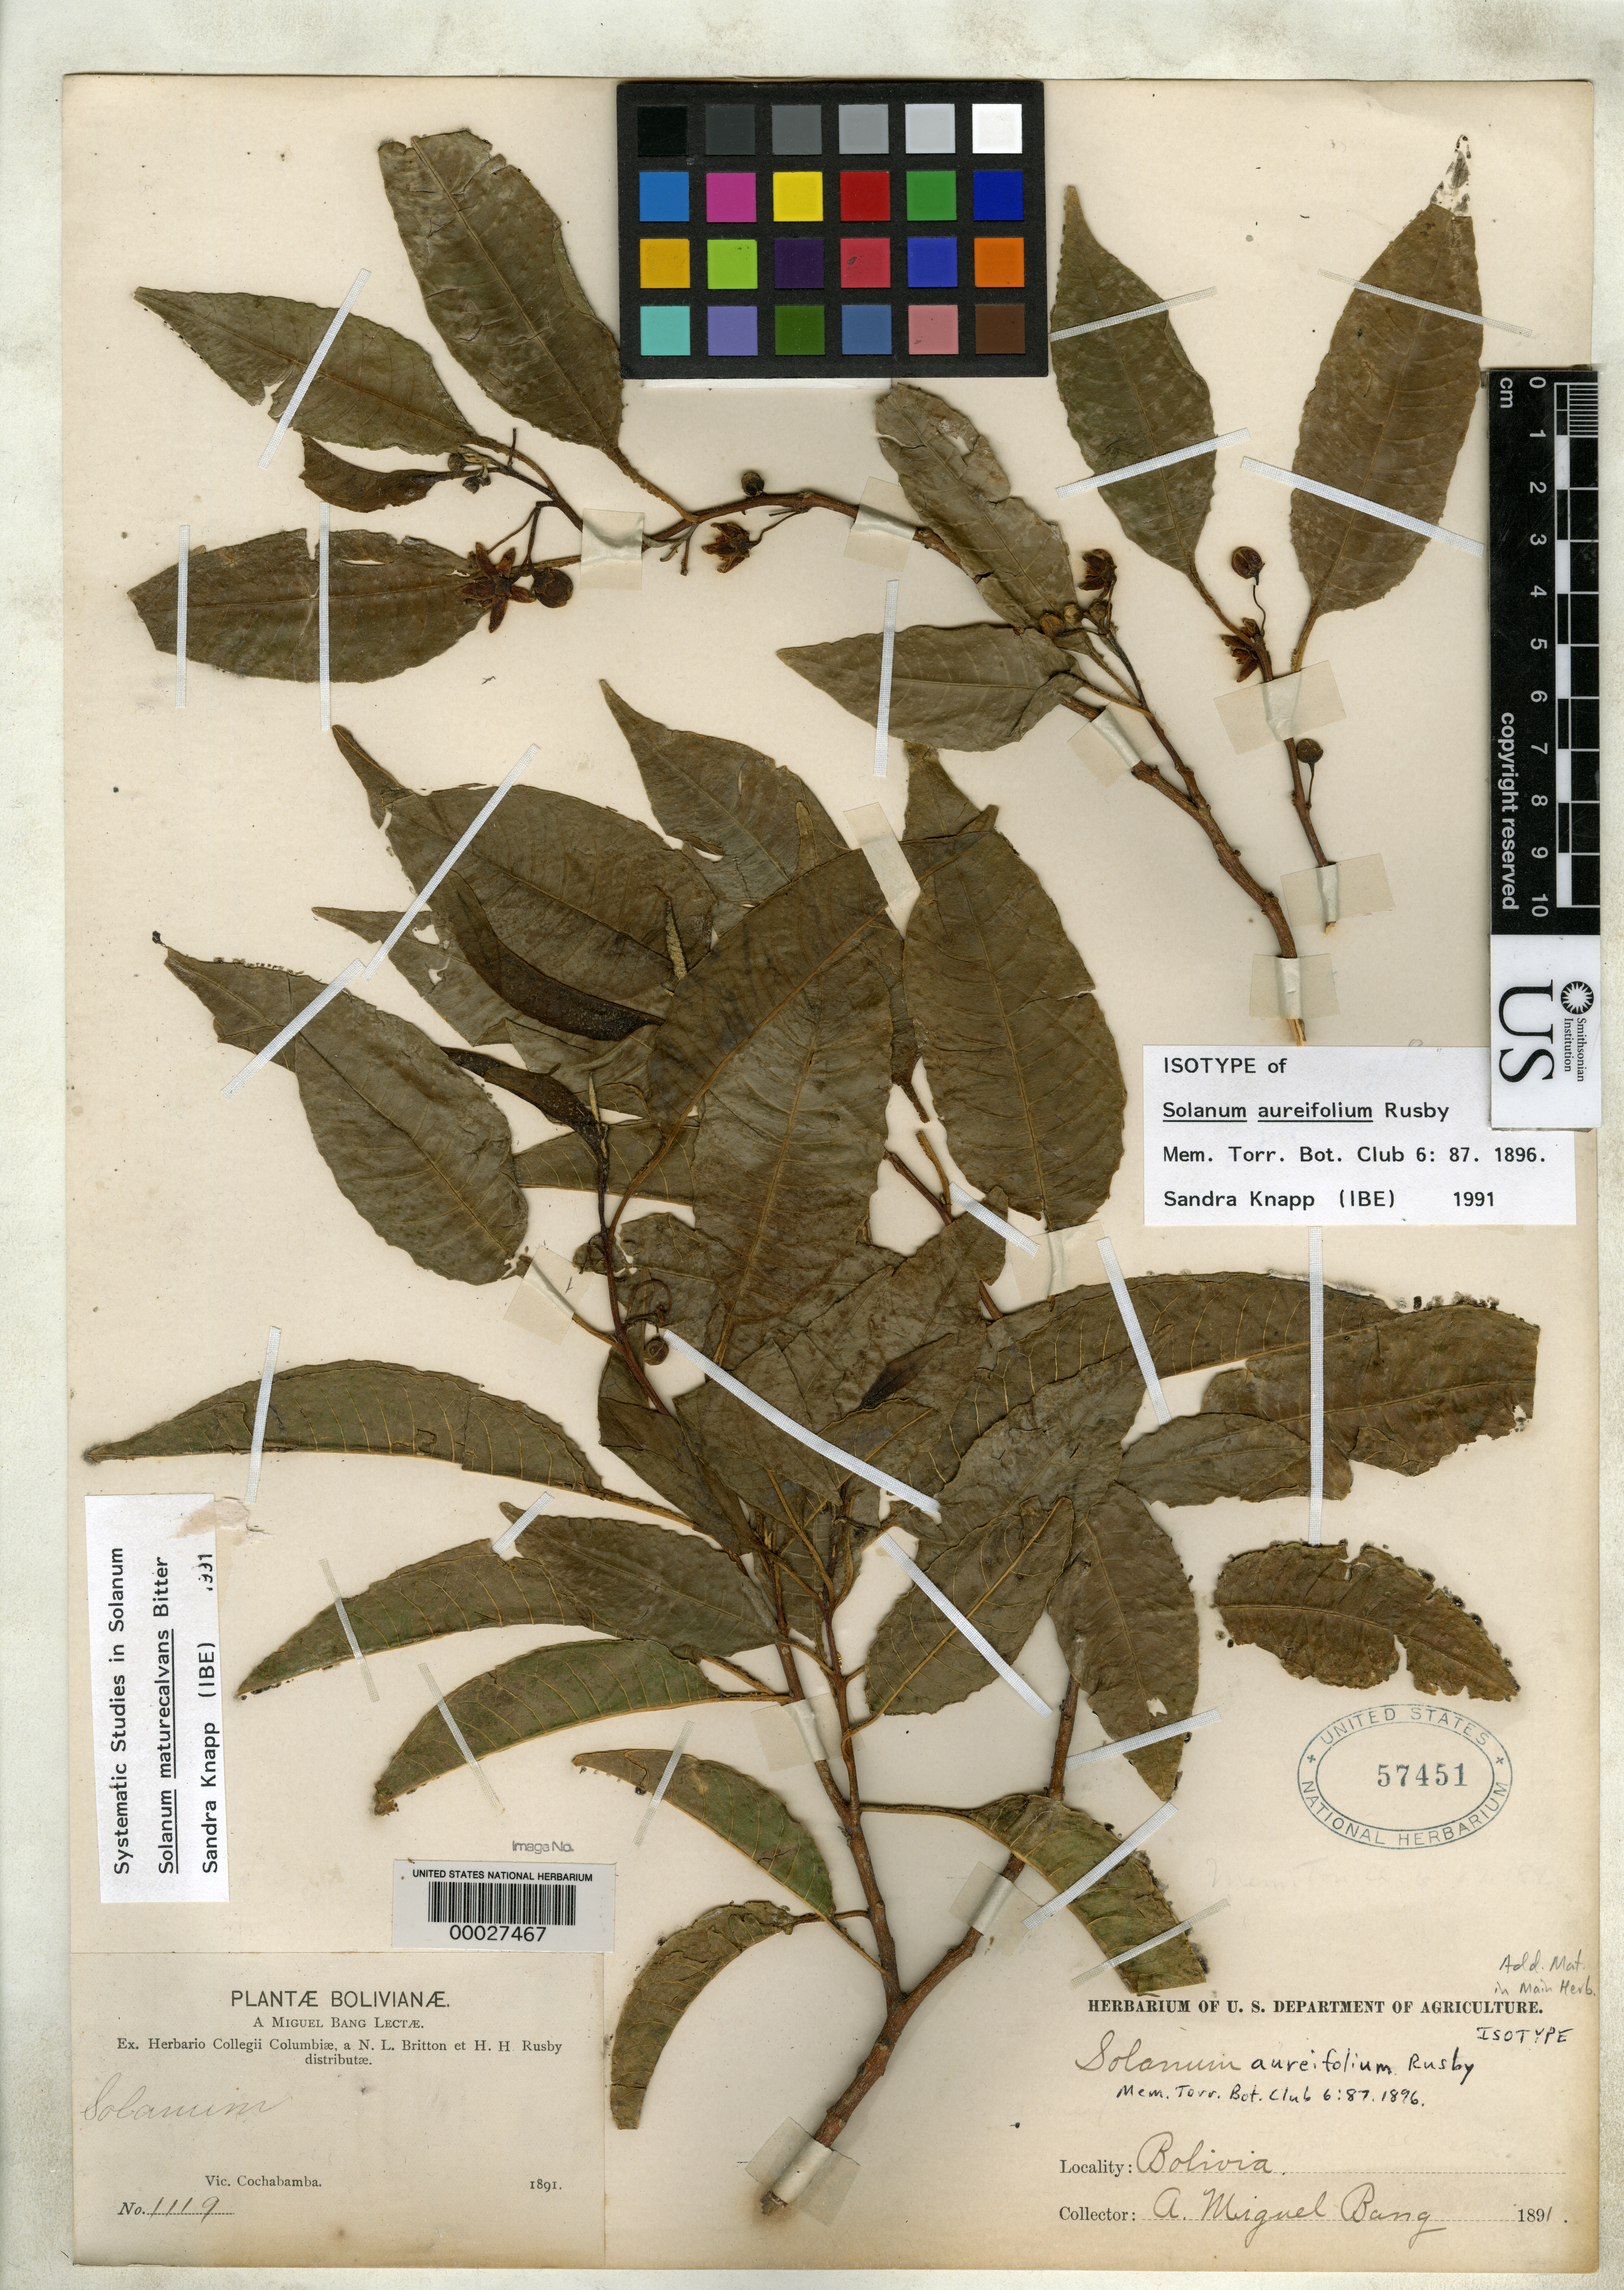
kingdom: Plantae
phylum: Tracheophyta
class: Magnoliopsida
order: Solanales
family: Solanaceae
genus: Solanum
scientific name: Solanum aureifolium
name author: Rusby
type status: Isotype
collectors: M. Bang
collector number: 1119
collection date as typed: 1891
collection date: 1891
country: Bolivia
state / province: Cochabamba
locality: Vicinity of Cochabamba.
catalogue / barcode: US 57451